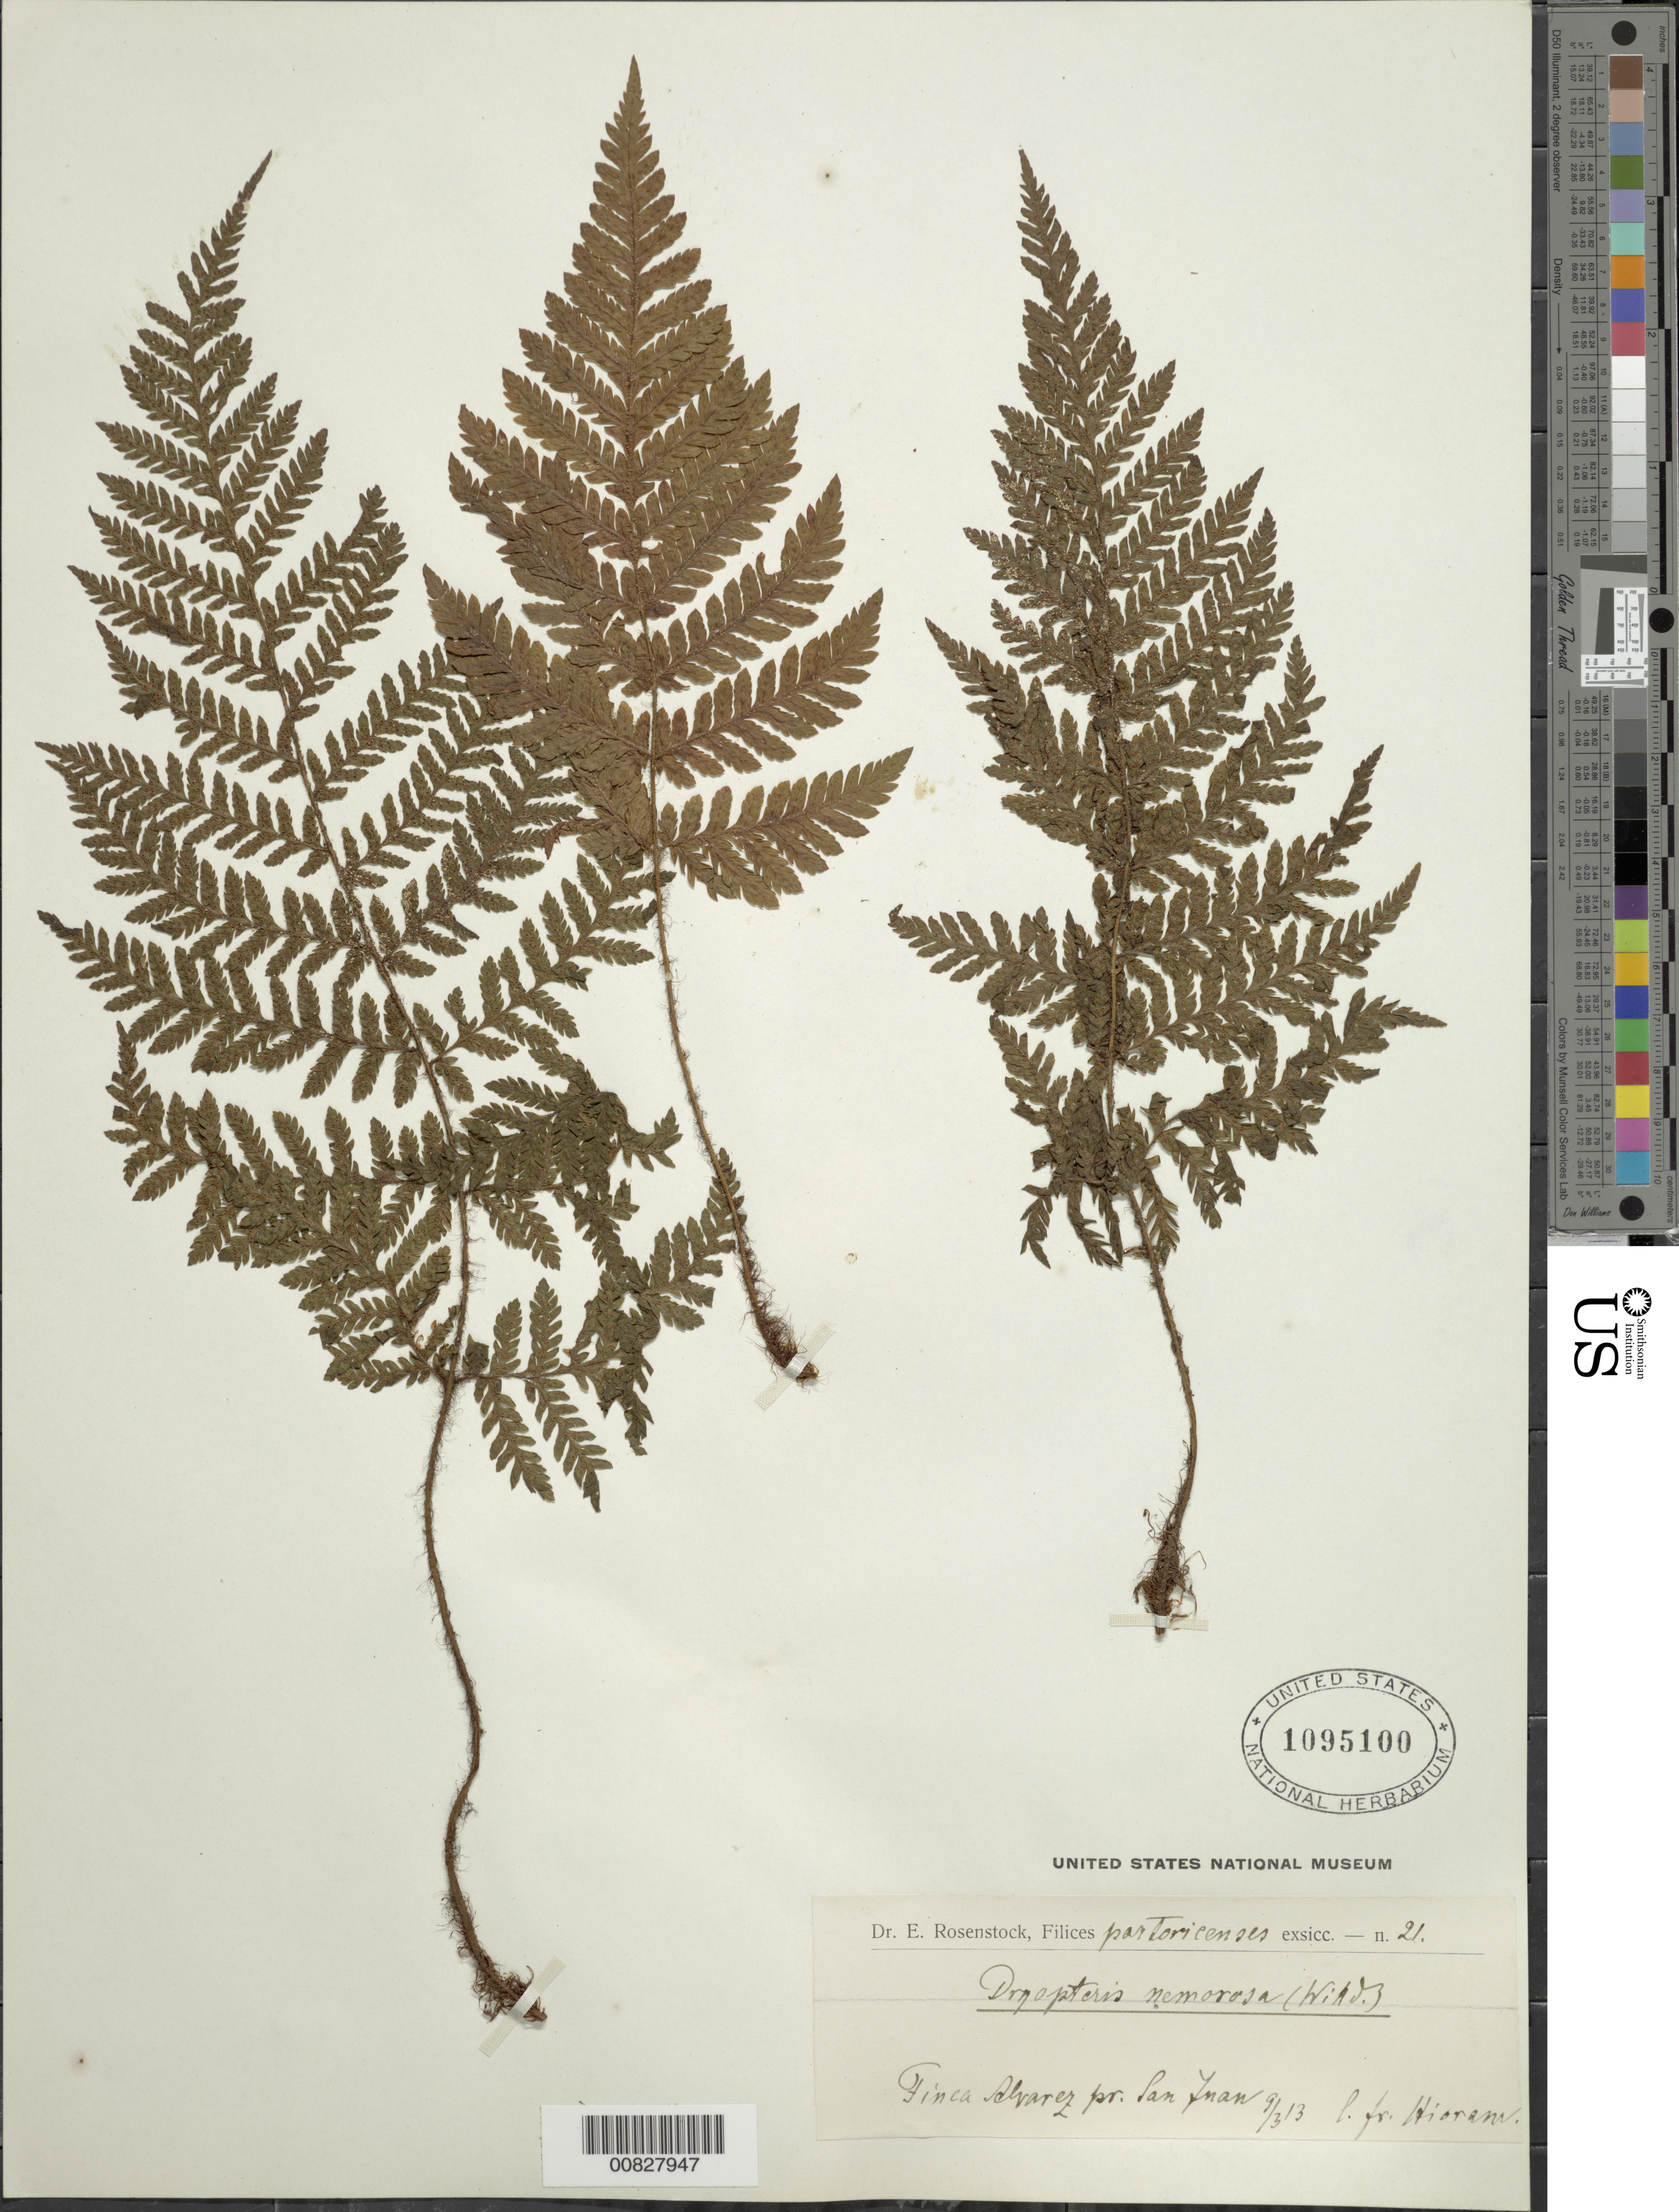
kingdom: Plantae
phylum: Tracheophyta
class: Polypodiopsida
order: Polypodiales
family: Dryopteridaceae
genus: Ctenitis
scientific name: Ctenitis nemorosa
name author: (Willd.) Ching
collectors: Bro. Hioram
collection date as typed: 09 Mar 1913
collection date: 1913-03-09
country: Puerto Rico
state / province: San Juan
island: Puerto Rico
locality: Finca Alvarez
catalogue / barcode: US 1095100